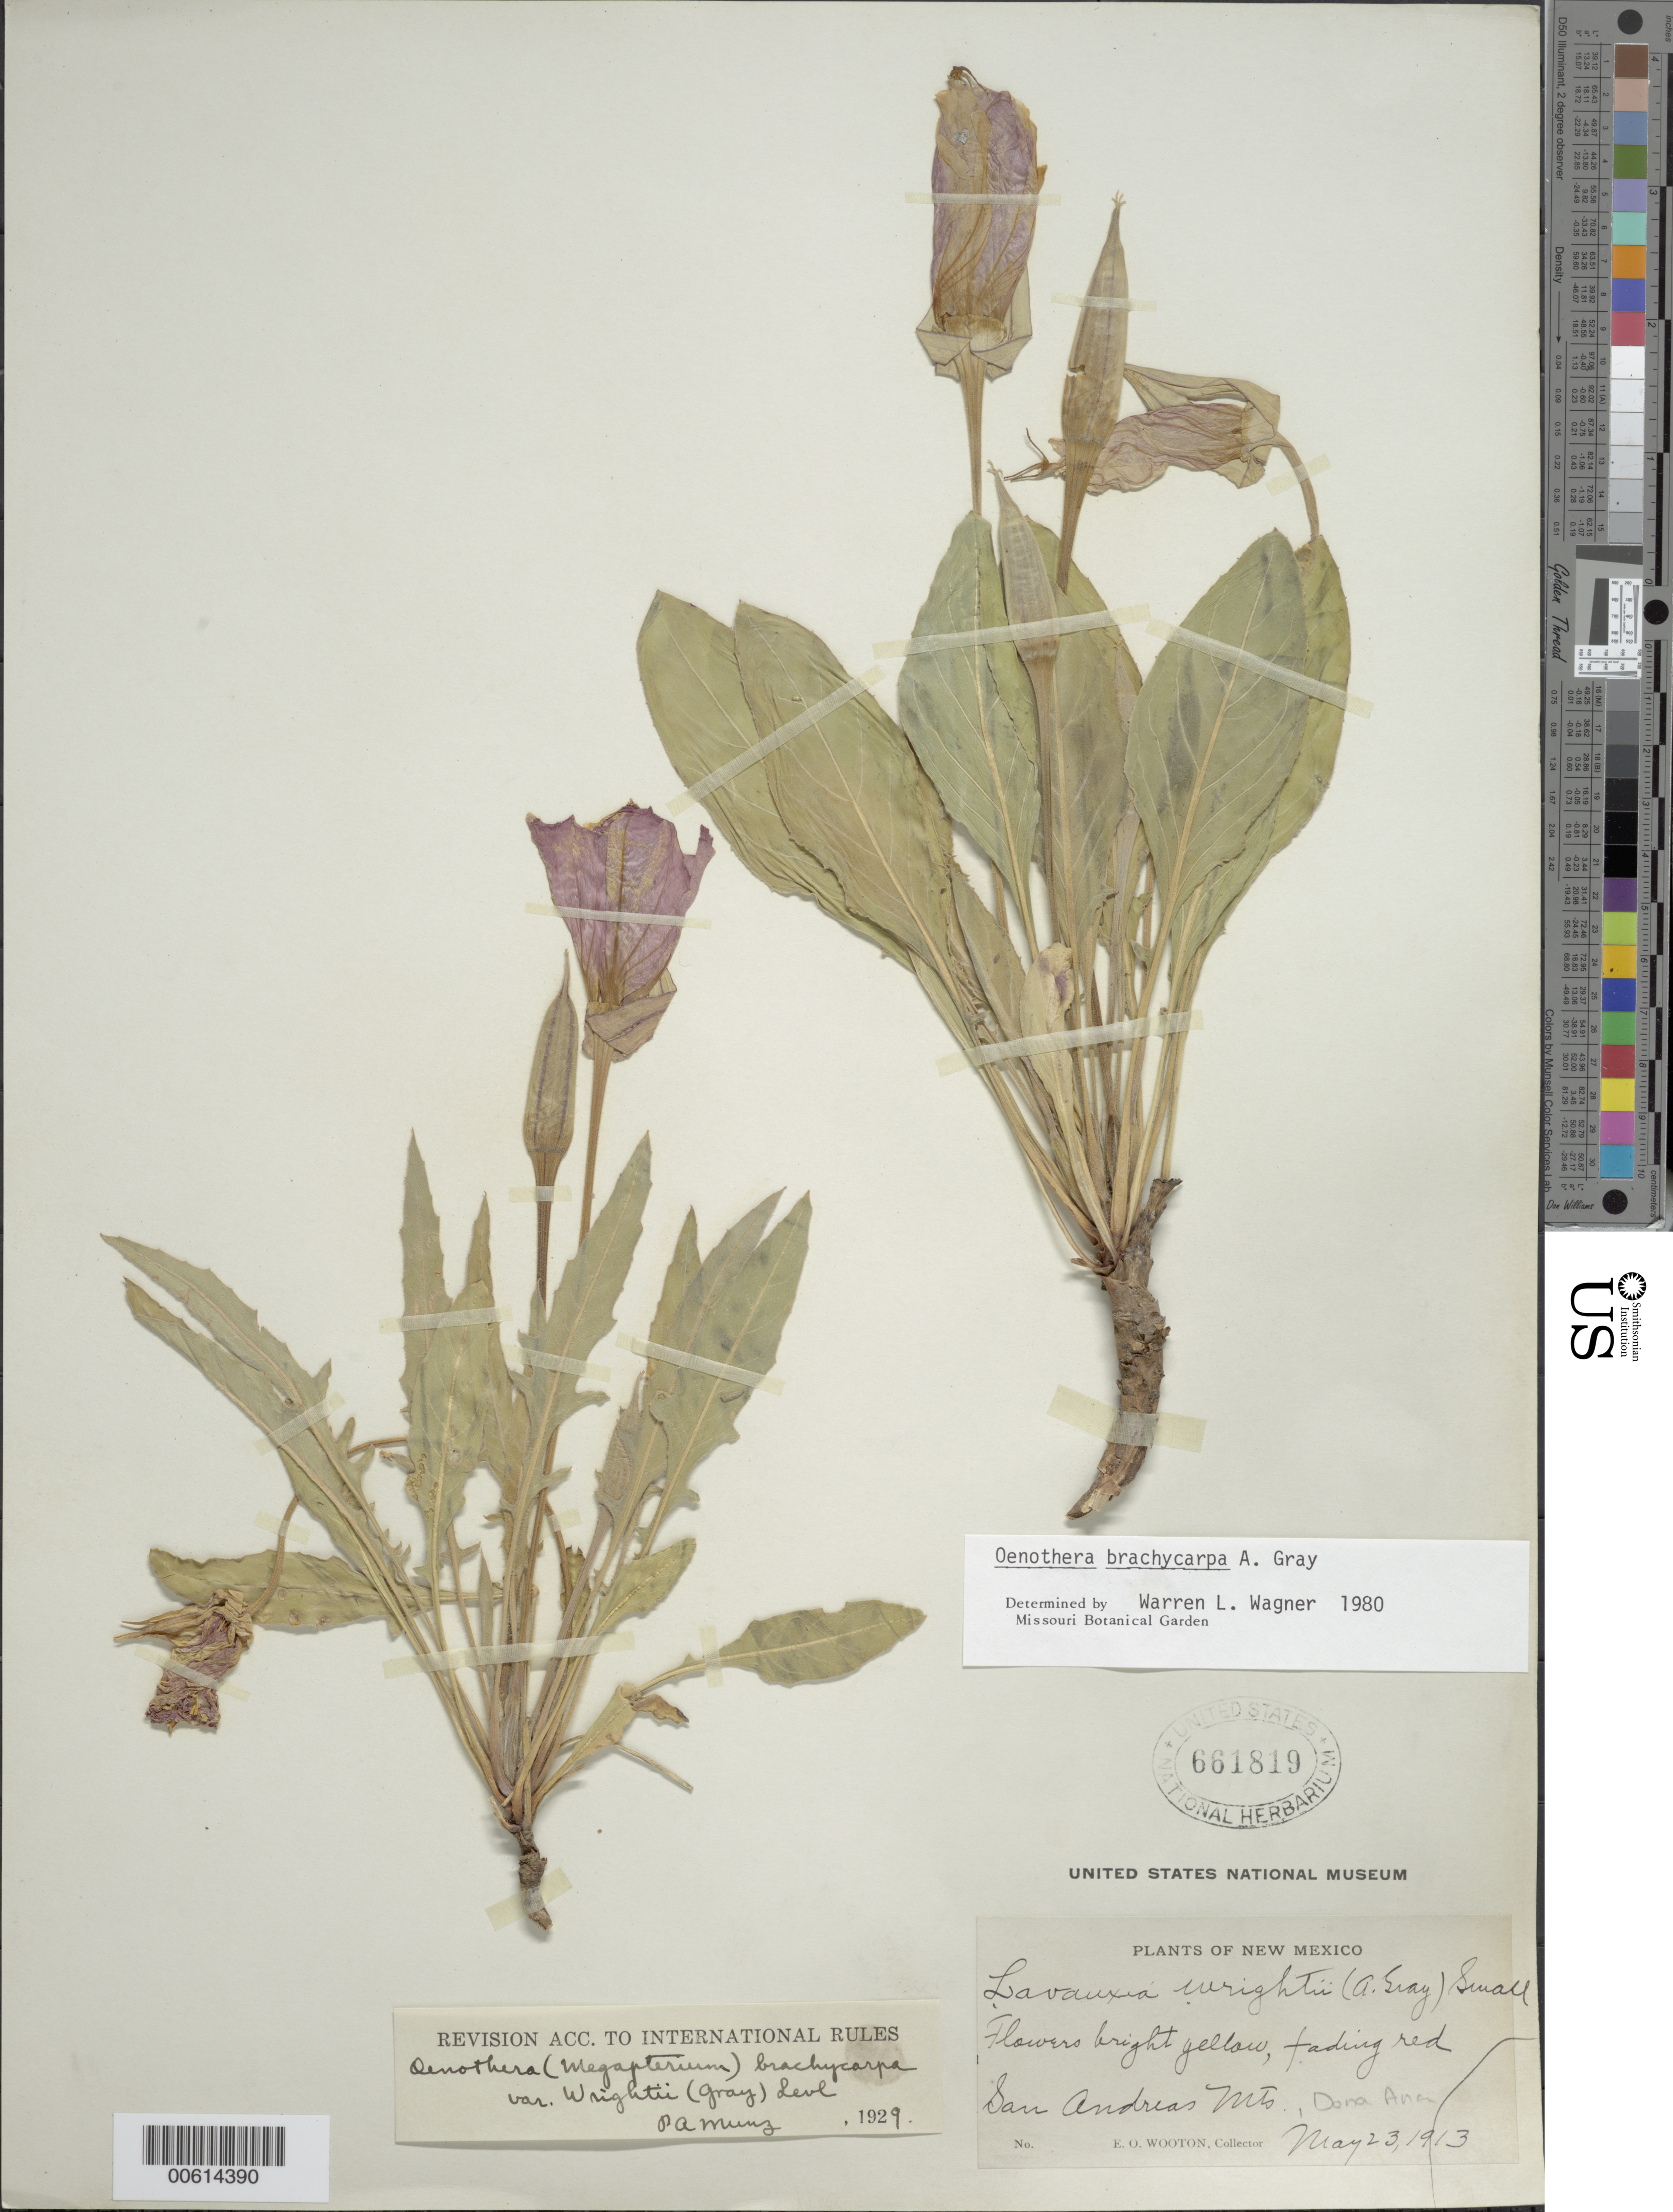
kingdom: Plantae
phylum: Tracheophyta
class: Magnoliopsida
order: Myrtales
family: Onagraceae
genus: Oenothera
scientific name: Oenothera brachycarpa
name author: A. Gray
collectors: E. O. Wooton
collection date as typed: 23 May 1913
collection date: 1913-05-23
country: United States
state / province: New Mexico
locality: San Andreas Mts., Dora Ana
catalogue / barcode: US 661819